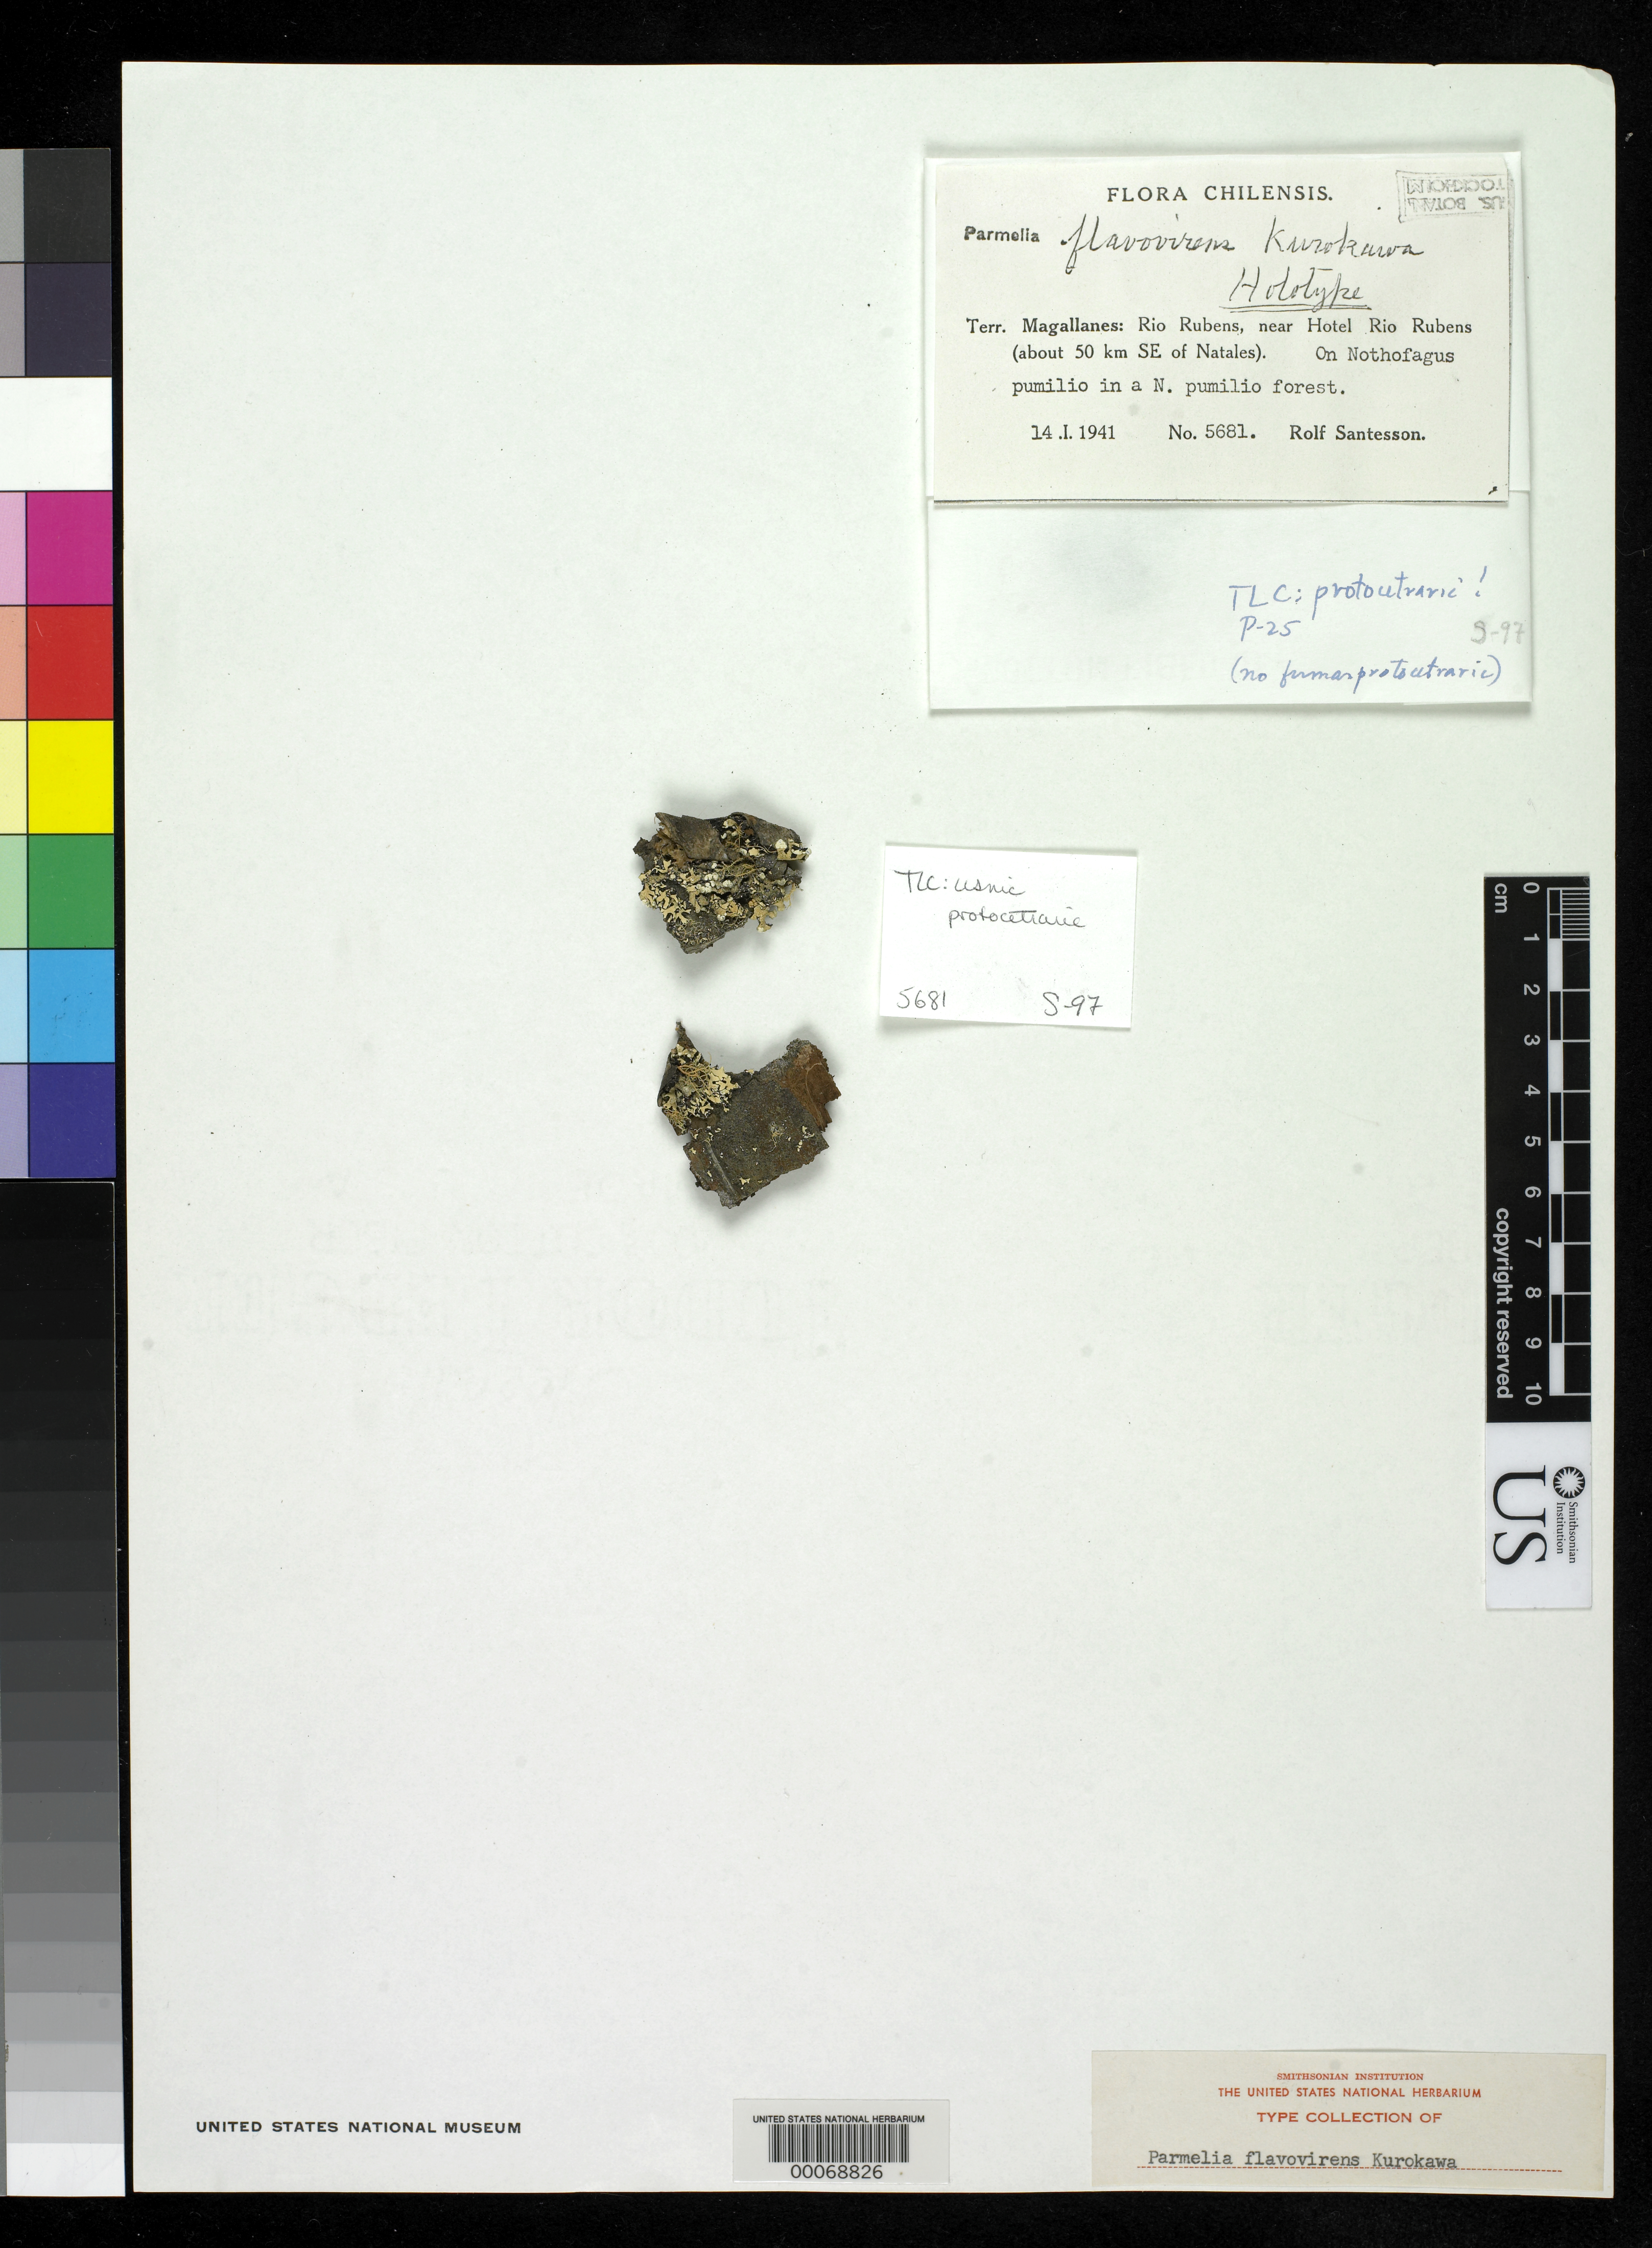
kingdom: Fungi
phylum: Ascomycota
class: Lecanoromycetes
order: Lecanorales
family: Parmeliaceae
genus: Parmelia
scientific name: Parmelia flavovirens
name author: Kurok. in Hale & Kurok.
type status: Isotype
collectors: R. Santesson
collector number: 5681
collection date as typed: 14 Jan 1941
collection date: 1941-01-14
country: Chile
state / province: Magallanes y de la Antártica Chilena (XII)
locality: Rio Rubens, near Hotel Rio Rubens, ca. 50 km SE of Natales.